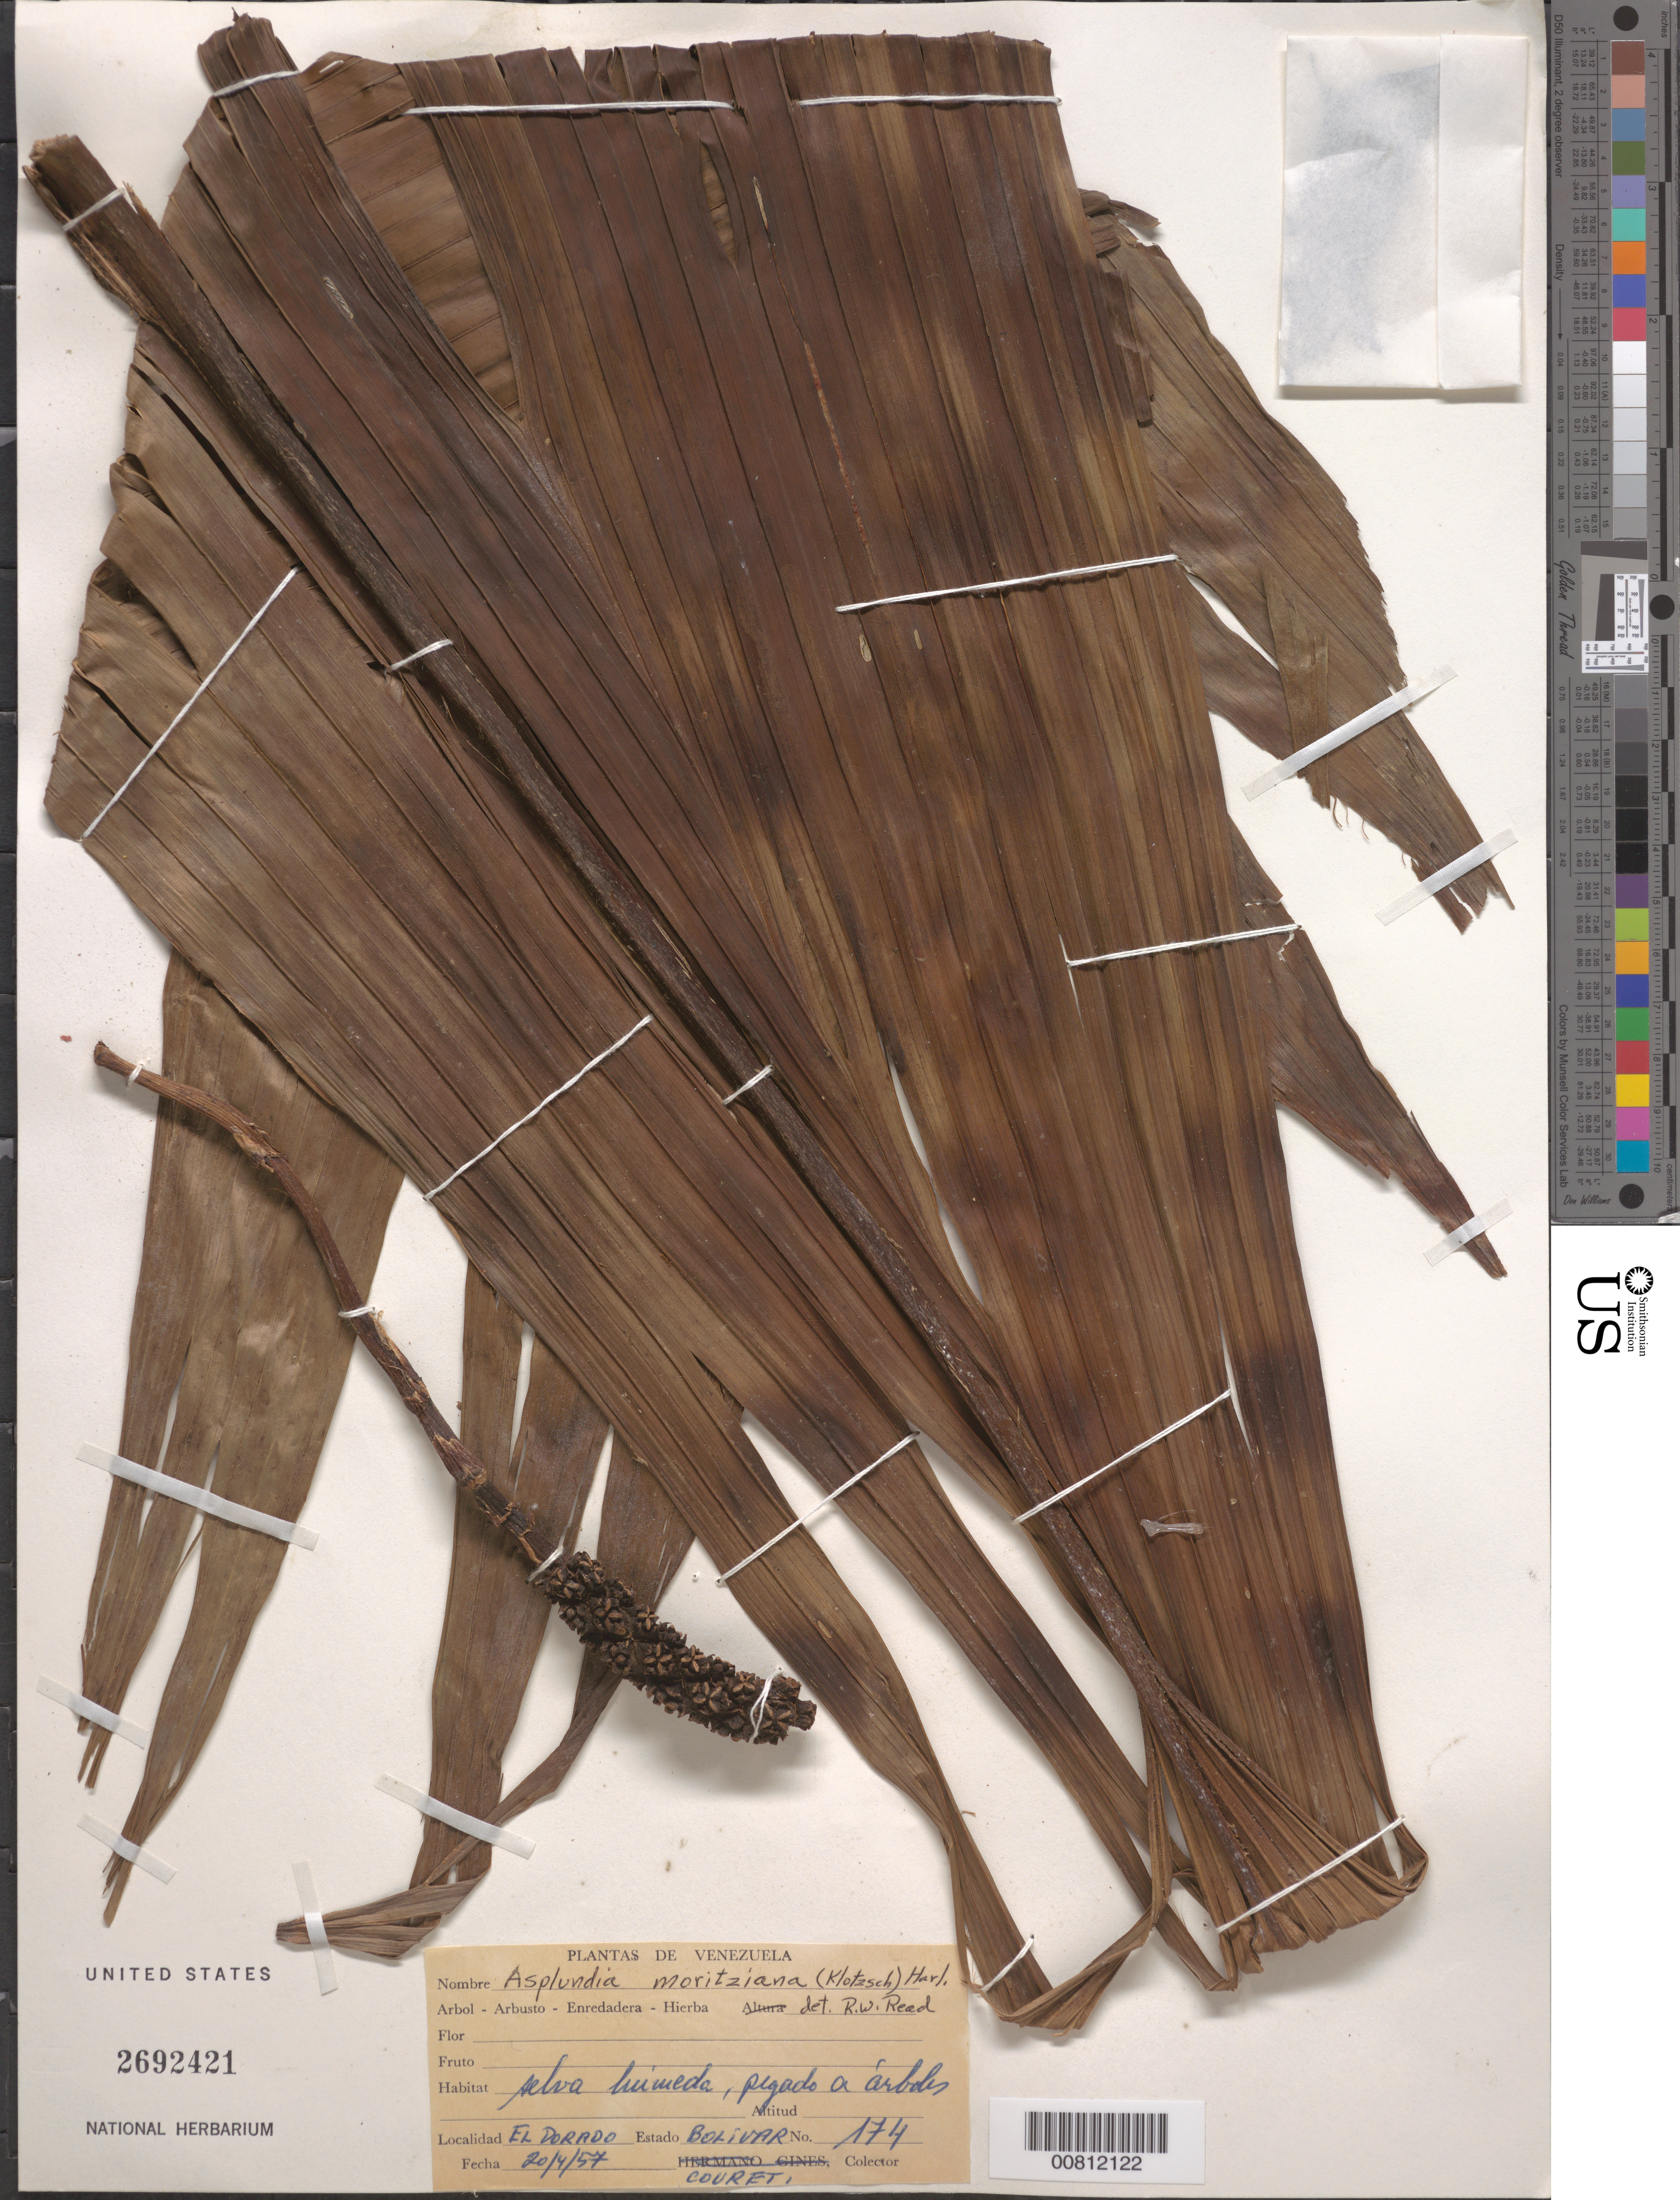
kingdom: Plantae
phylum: Tracheophyta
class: Liliopsida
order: Pandanales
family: Cyclanthaceae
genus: Asplundia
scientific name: Asplundia moritziana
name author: (Klotzsch) Harling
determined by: Read, Robert W., (US), NMNH (UNITED STATES)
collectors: -. Couret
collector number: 174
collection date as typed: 20-Apr-57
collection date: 1957-04-20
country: Venezuela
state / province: Bolívar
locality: El Dorado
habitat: Selva húmeda, pegado a arboles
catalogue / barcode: US 2692421